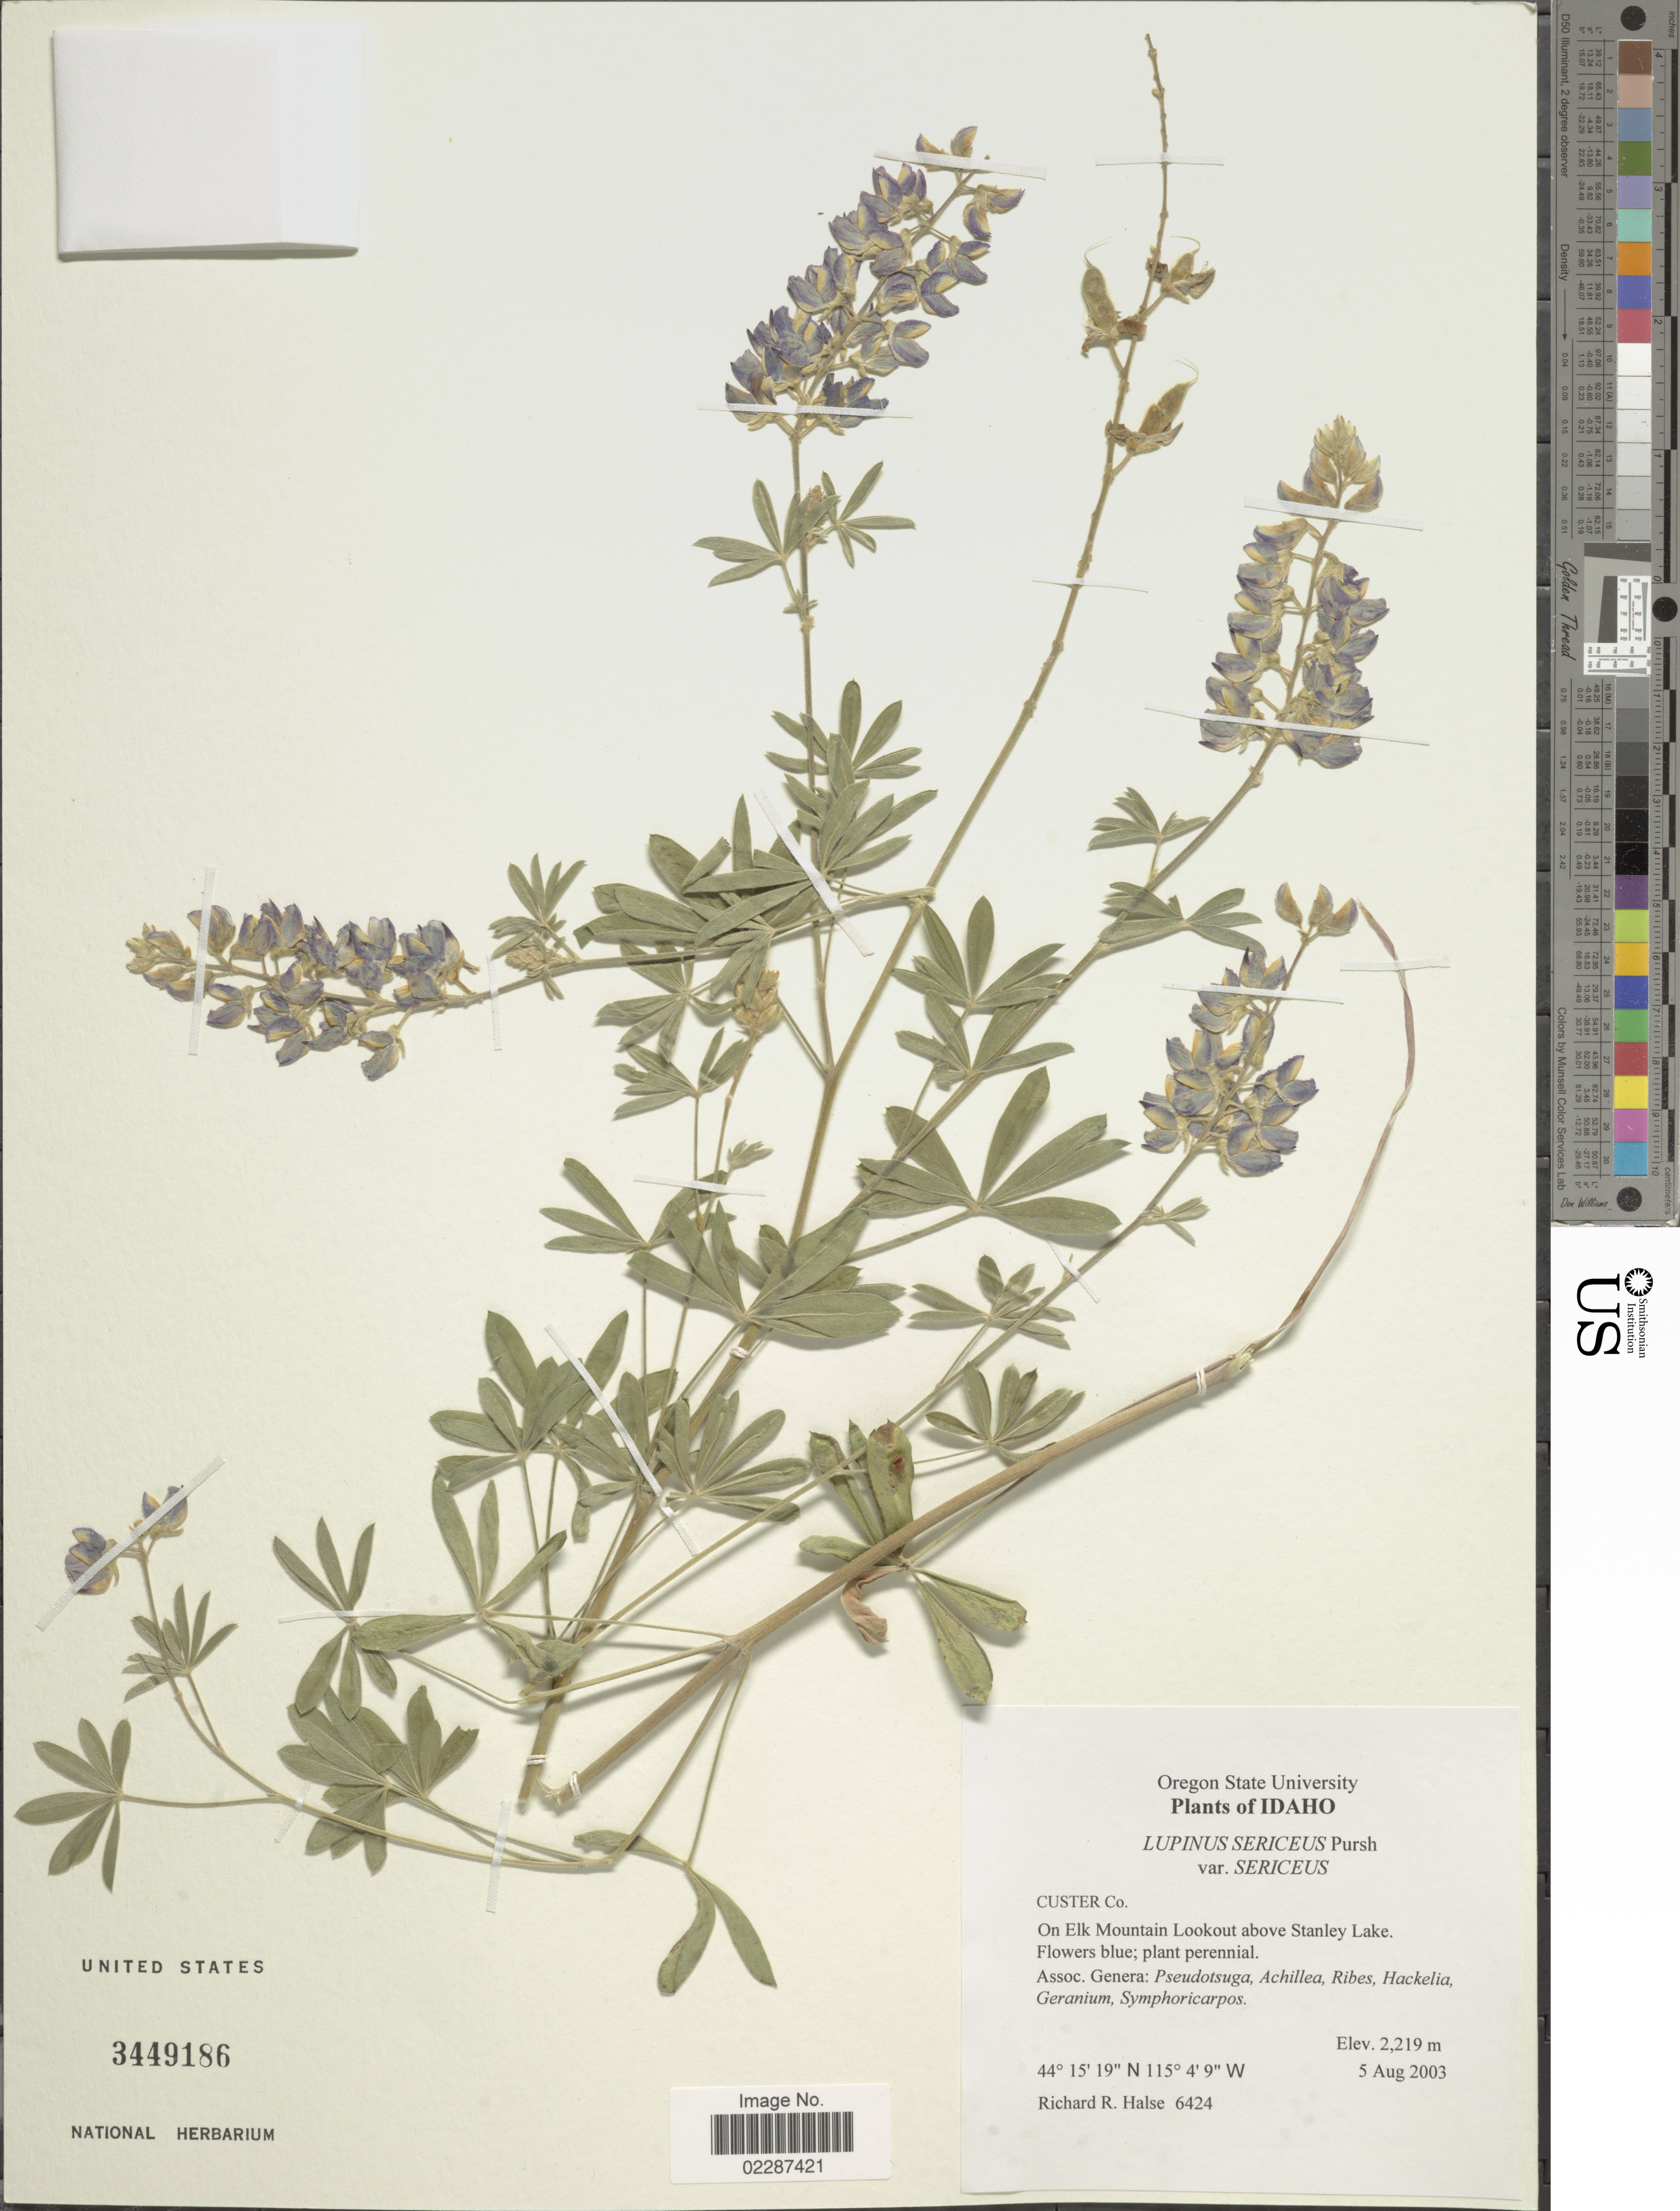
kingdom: Plantae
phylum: Tracheophyta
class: Magnoliopsida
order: Fabales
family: Fabaceae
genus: Lupinus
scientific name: Lupinus sericeus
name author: Pursh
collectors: R. Halse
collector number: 6424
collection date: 2003-08-05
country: United States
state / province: Idaho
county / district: Custer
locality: On Elk Mountain Lookout above Stanley Lake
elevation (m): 2219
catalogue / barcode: US 3449186